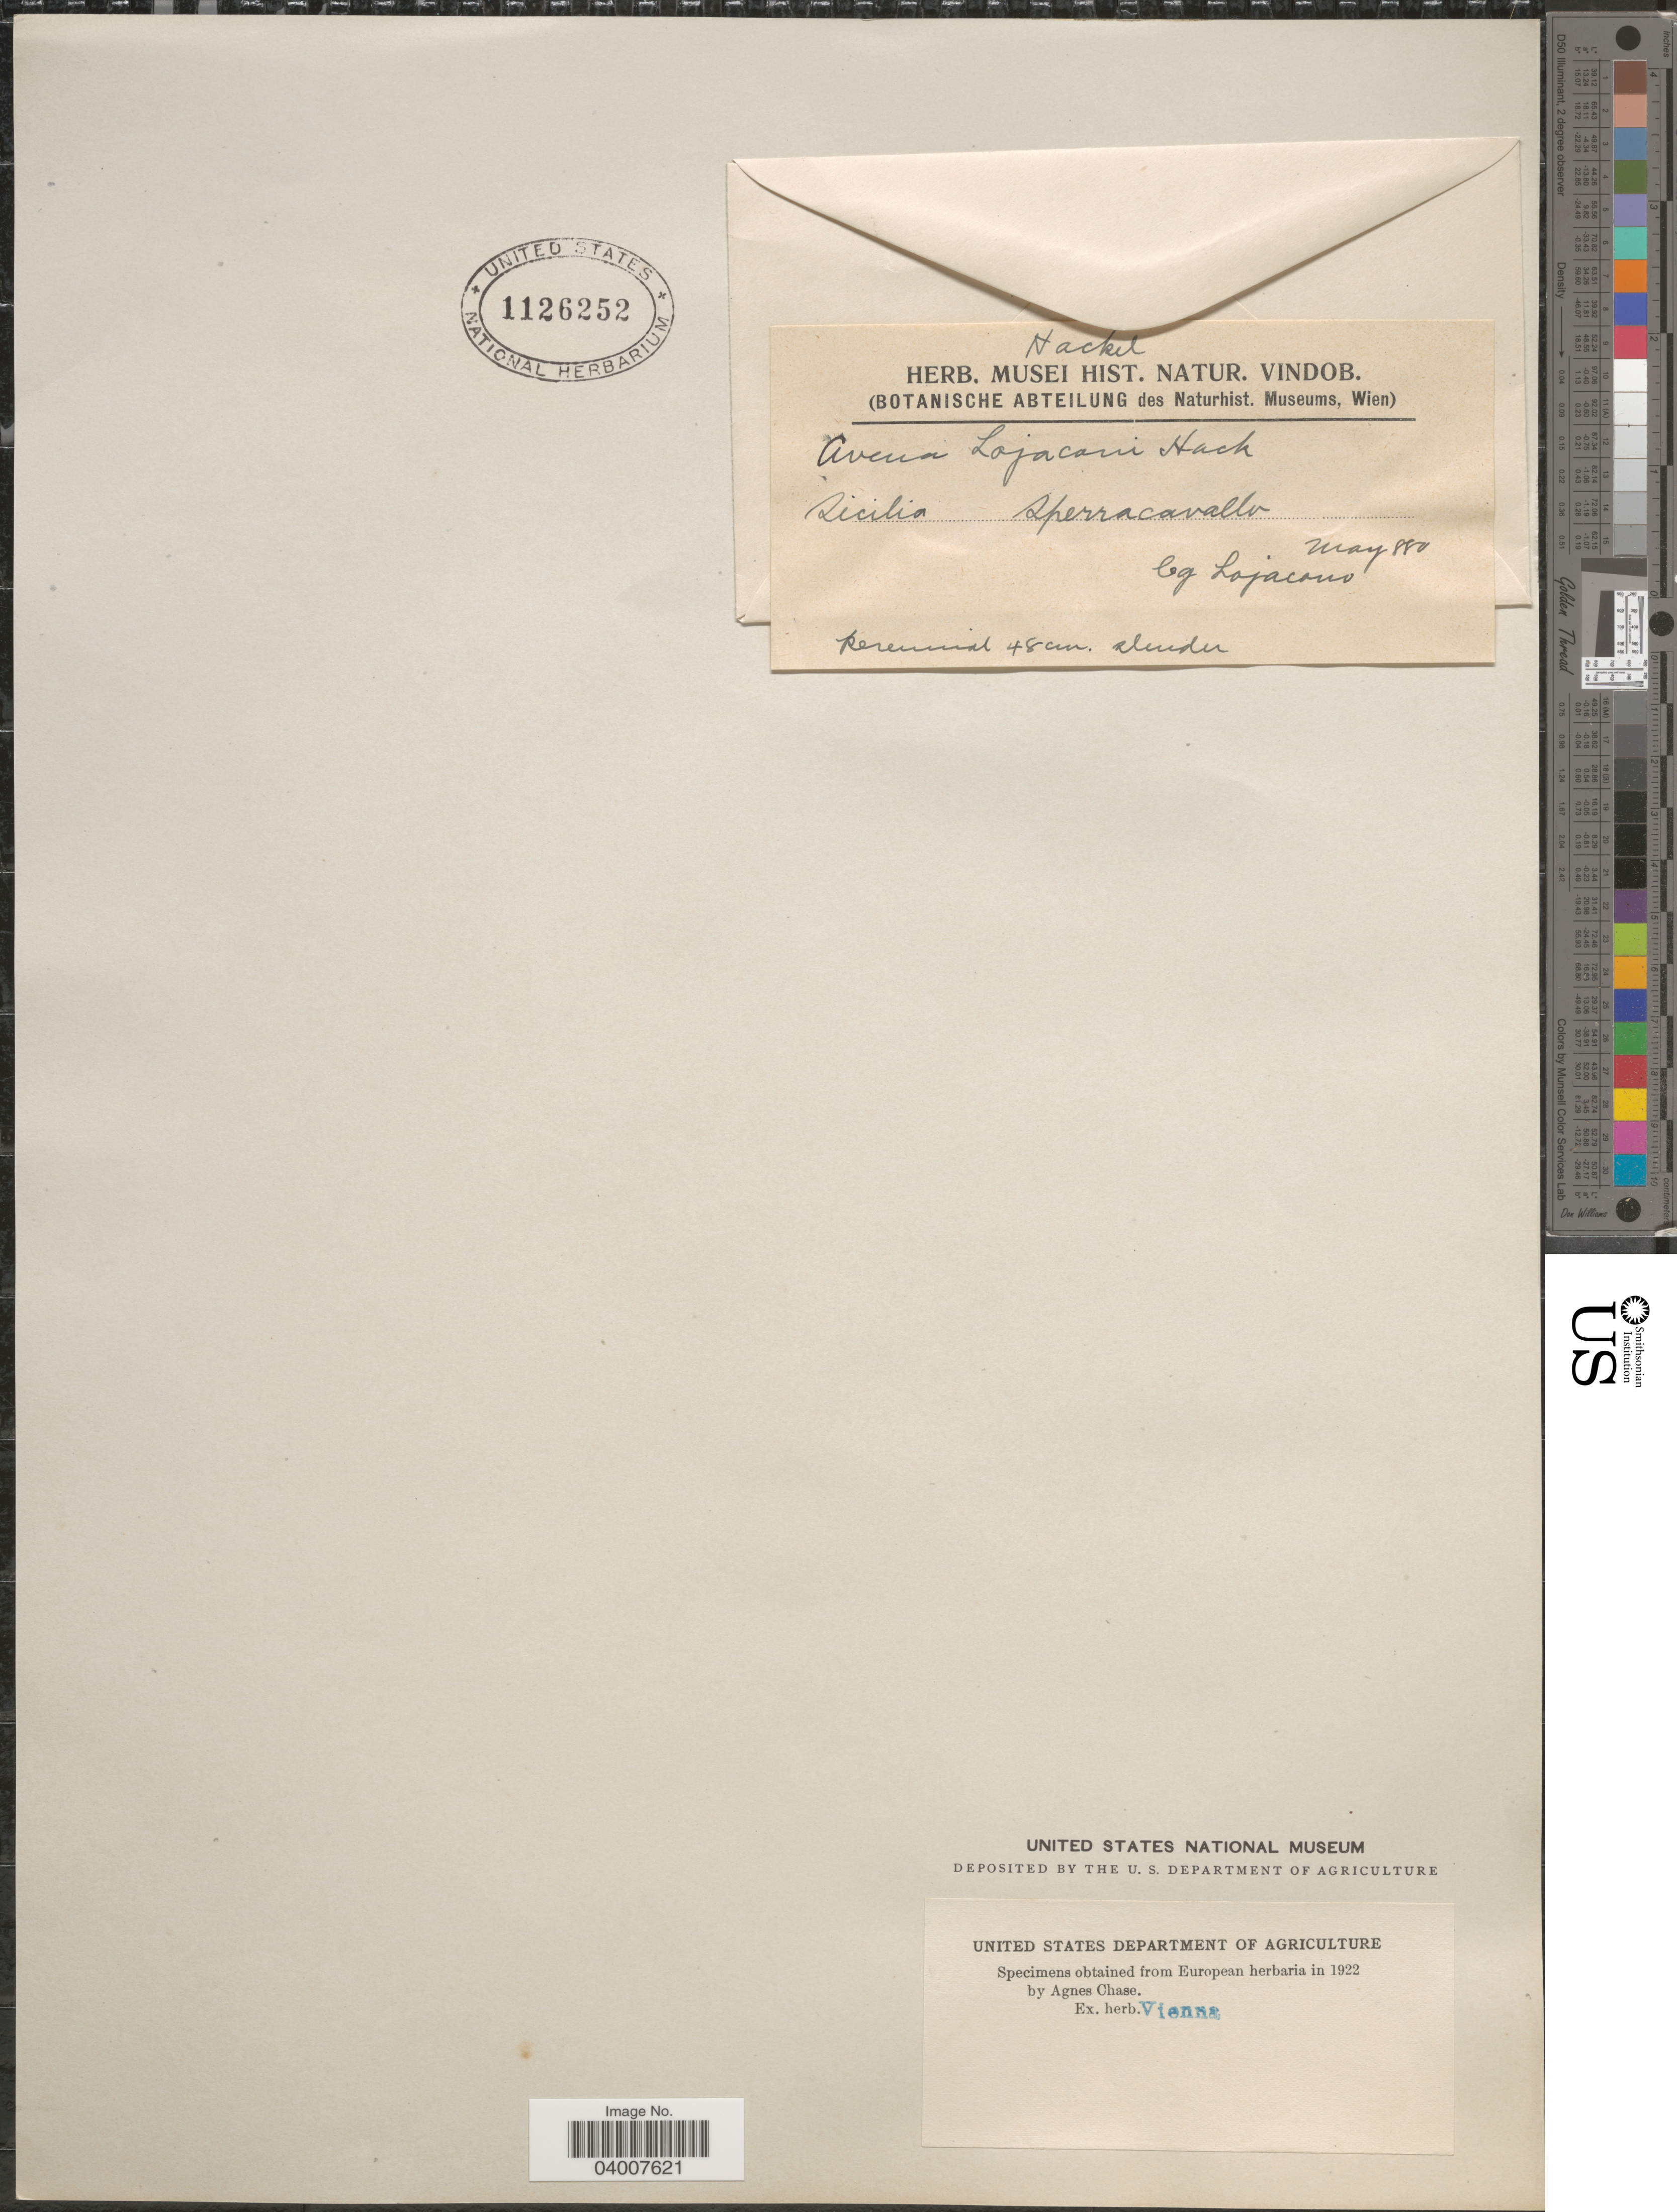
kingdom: Plantae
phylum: Tracheophyta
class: Liliopsida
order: Poales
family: Poaceae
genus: Helictotrichon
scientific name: Helictotrichon sp.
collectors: Lojacono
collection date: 1880-05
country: Italy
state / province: Siciliana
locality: Sicilia. Sferracavallo.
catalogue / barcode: US 1126252